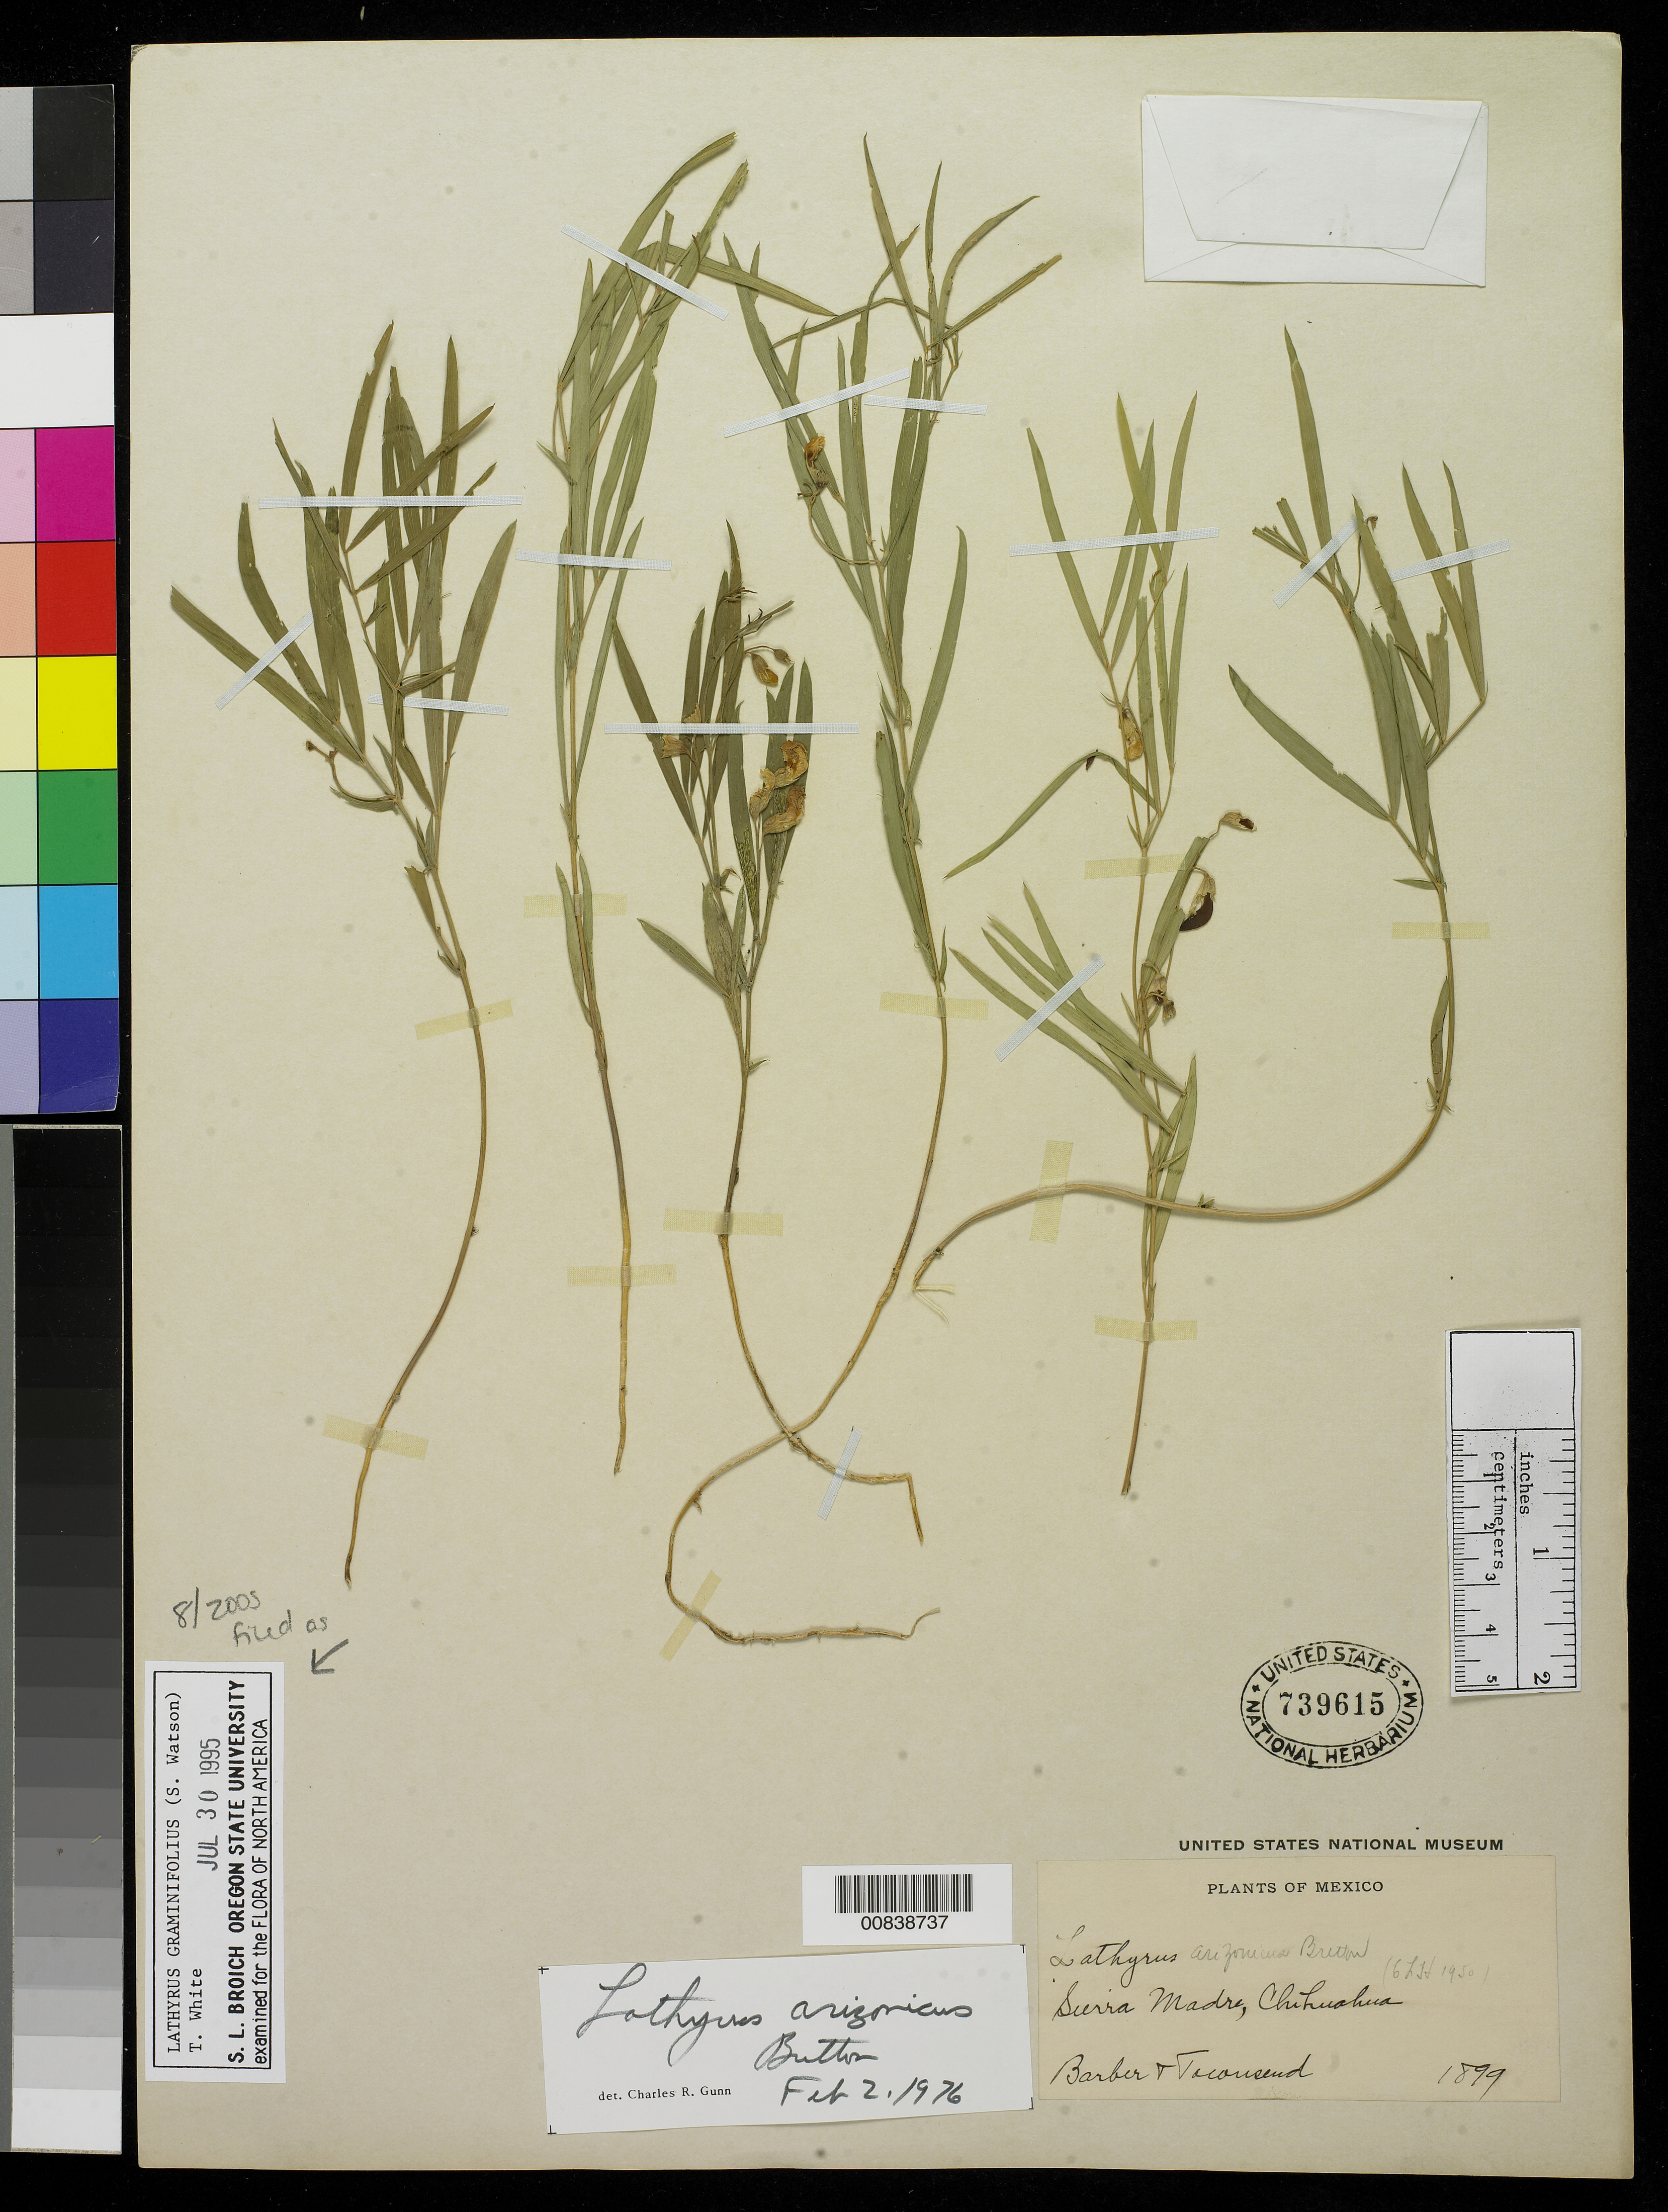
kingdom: Plantae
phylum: Tracheophyta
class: Magnoliopsida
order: Fabales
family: Fabaceae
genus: Lathyrus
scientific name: Lathyrus graminifolius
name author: (S. Watson) T.G. White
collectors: C. Barber & C. H. T. Townsend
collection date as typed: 1899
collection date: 1899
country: Mexico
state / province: Chihuahua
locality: Sierra Madre, Chihuahua.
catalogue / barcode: US 739615